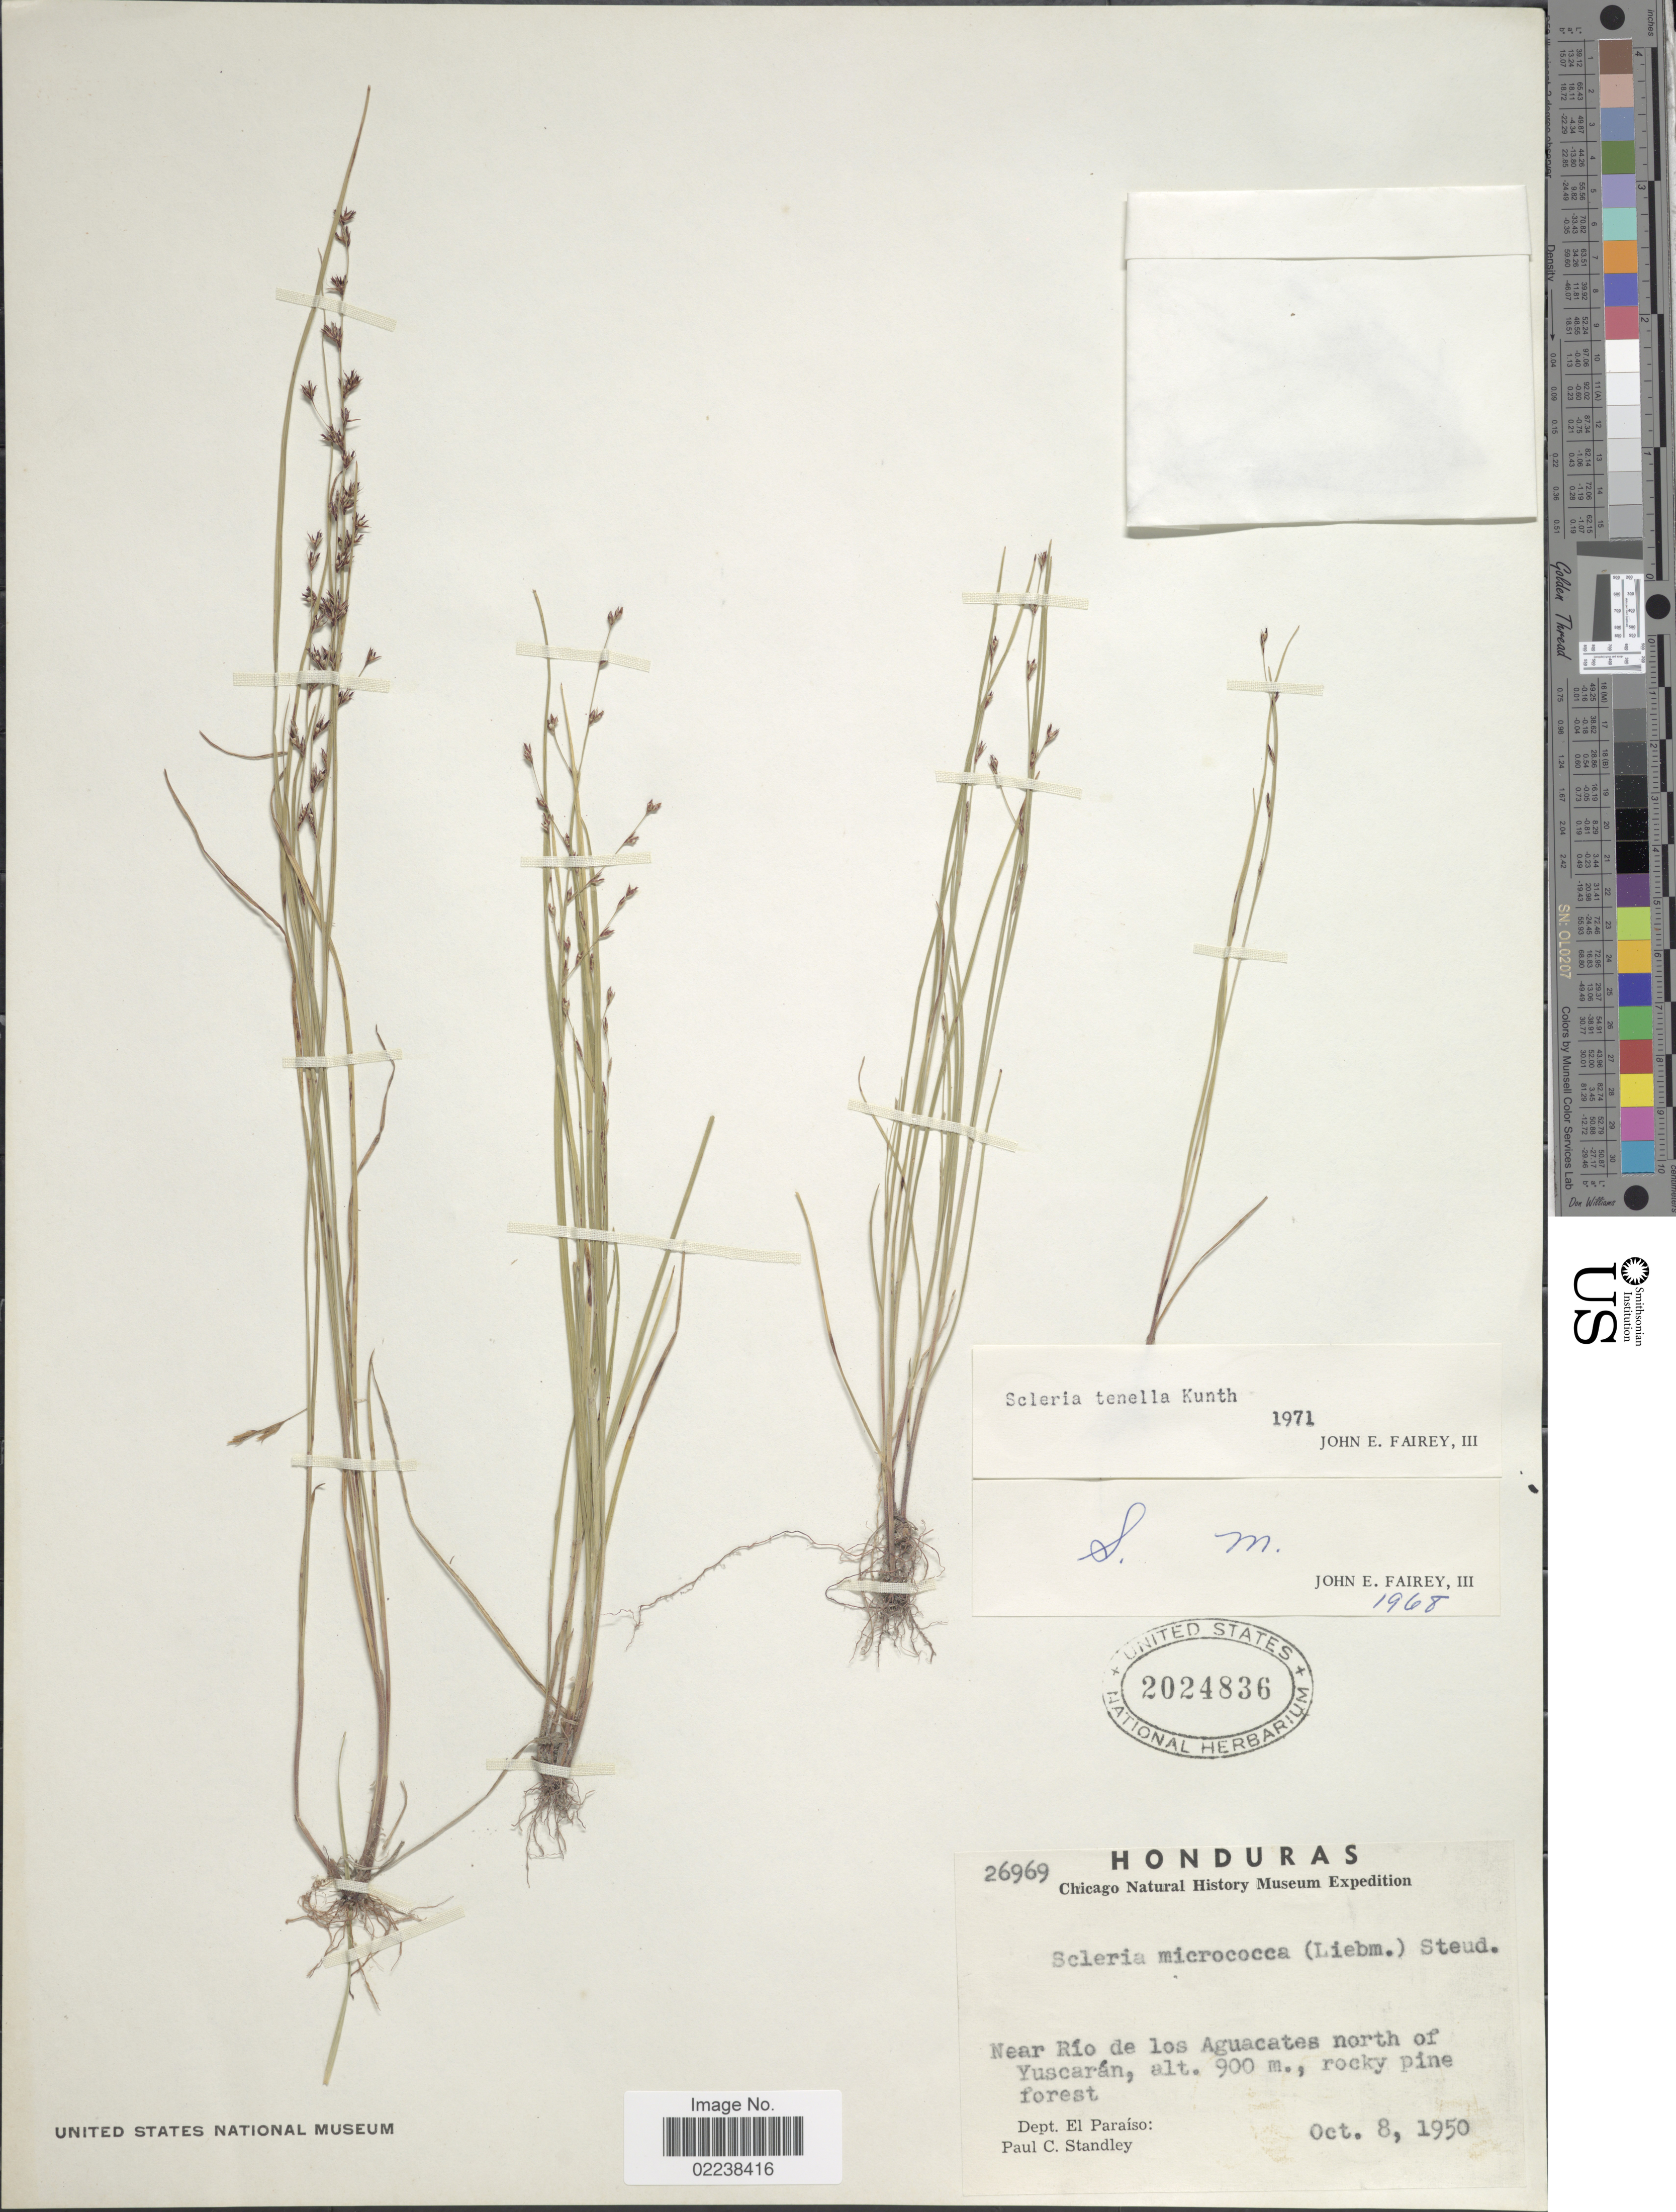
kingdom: Plantae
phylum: Tracheophyta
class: Liliopsida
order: Poales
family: Cyperaceae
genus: Scleria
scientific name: Scleria verticillata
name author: Muhl. ex Willd.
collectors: P. C. Standley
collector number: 26969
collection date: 1950-10-08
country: Honduras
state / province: El Paraíso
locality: Honduras, Near Rio de los Aguacates north of Yuscaran, rocky pine forest, Dept. El Paraiso.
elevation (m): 900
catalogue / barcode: US 2024836